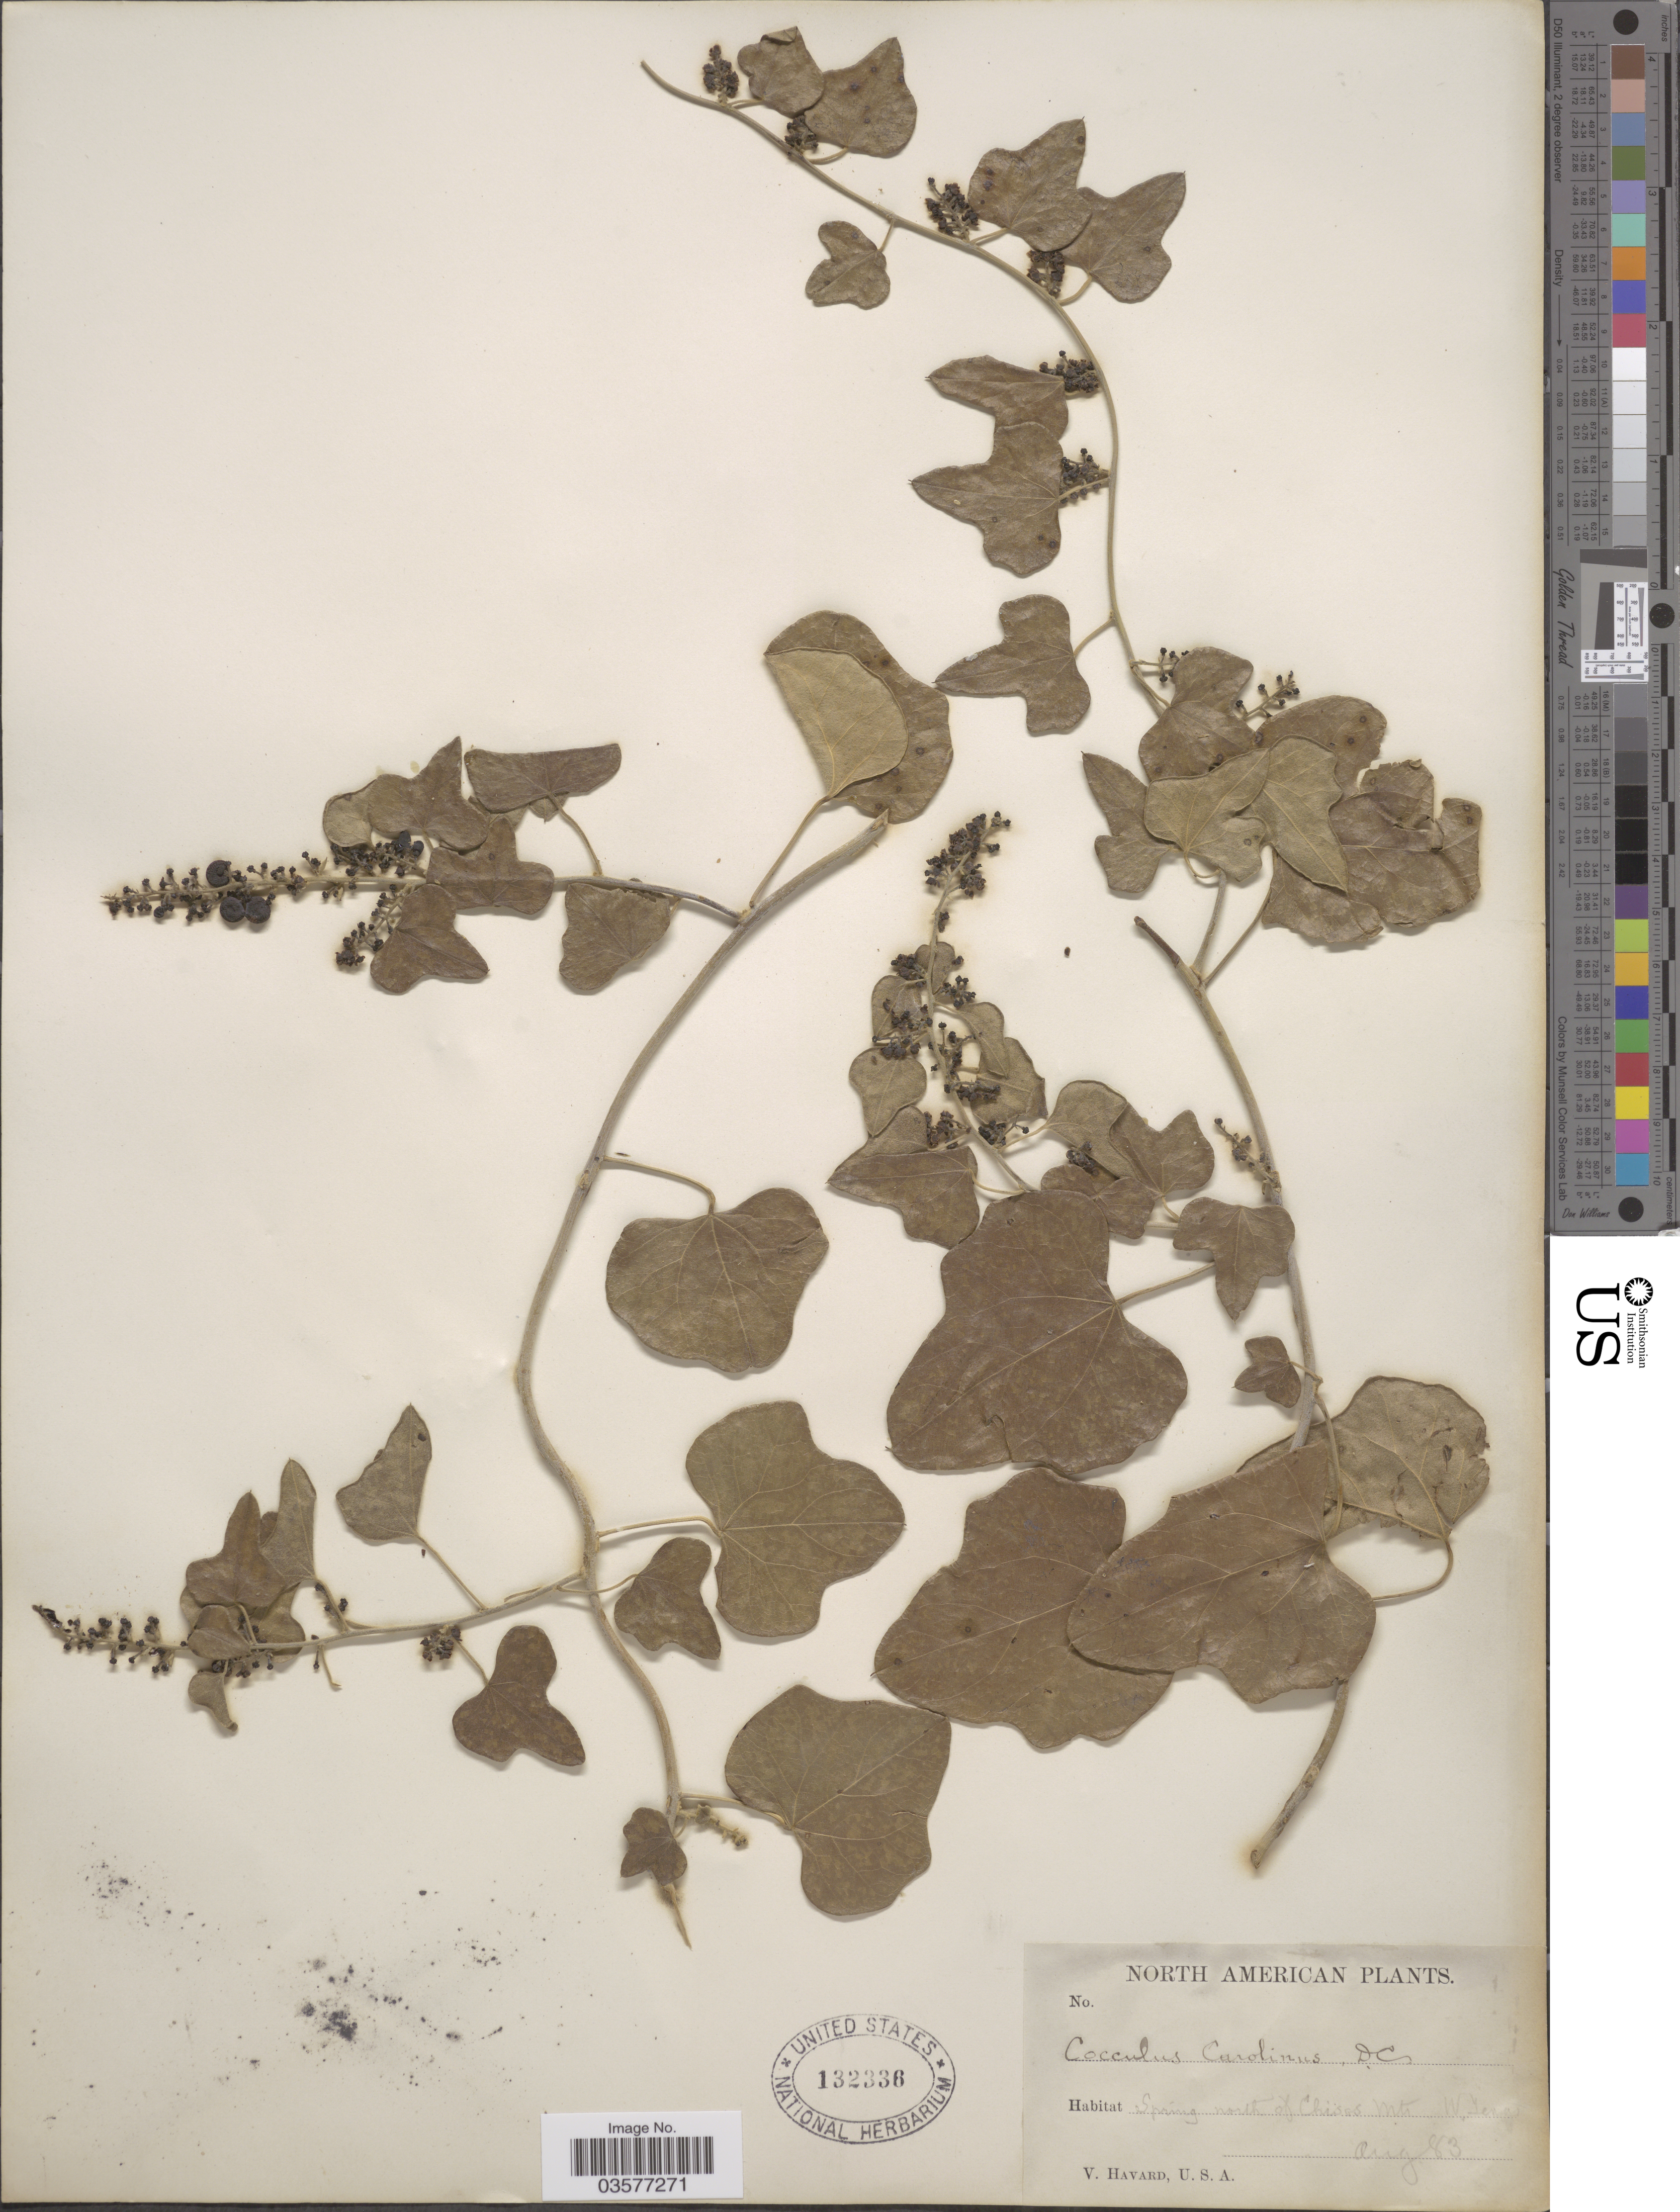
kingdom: Plantae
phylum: Tracheophyta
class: Magnoliopsida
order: Ranunculales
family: Menispermaceae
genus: Cocculus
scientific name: Cocculus carolinus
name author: (L.) DC.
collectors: V. Havard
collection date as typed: Transcribed d/m/y: /8/83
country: United States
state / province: Texas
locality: Spring north of Chisos Mts. W. Texas.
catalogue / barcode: US 132336